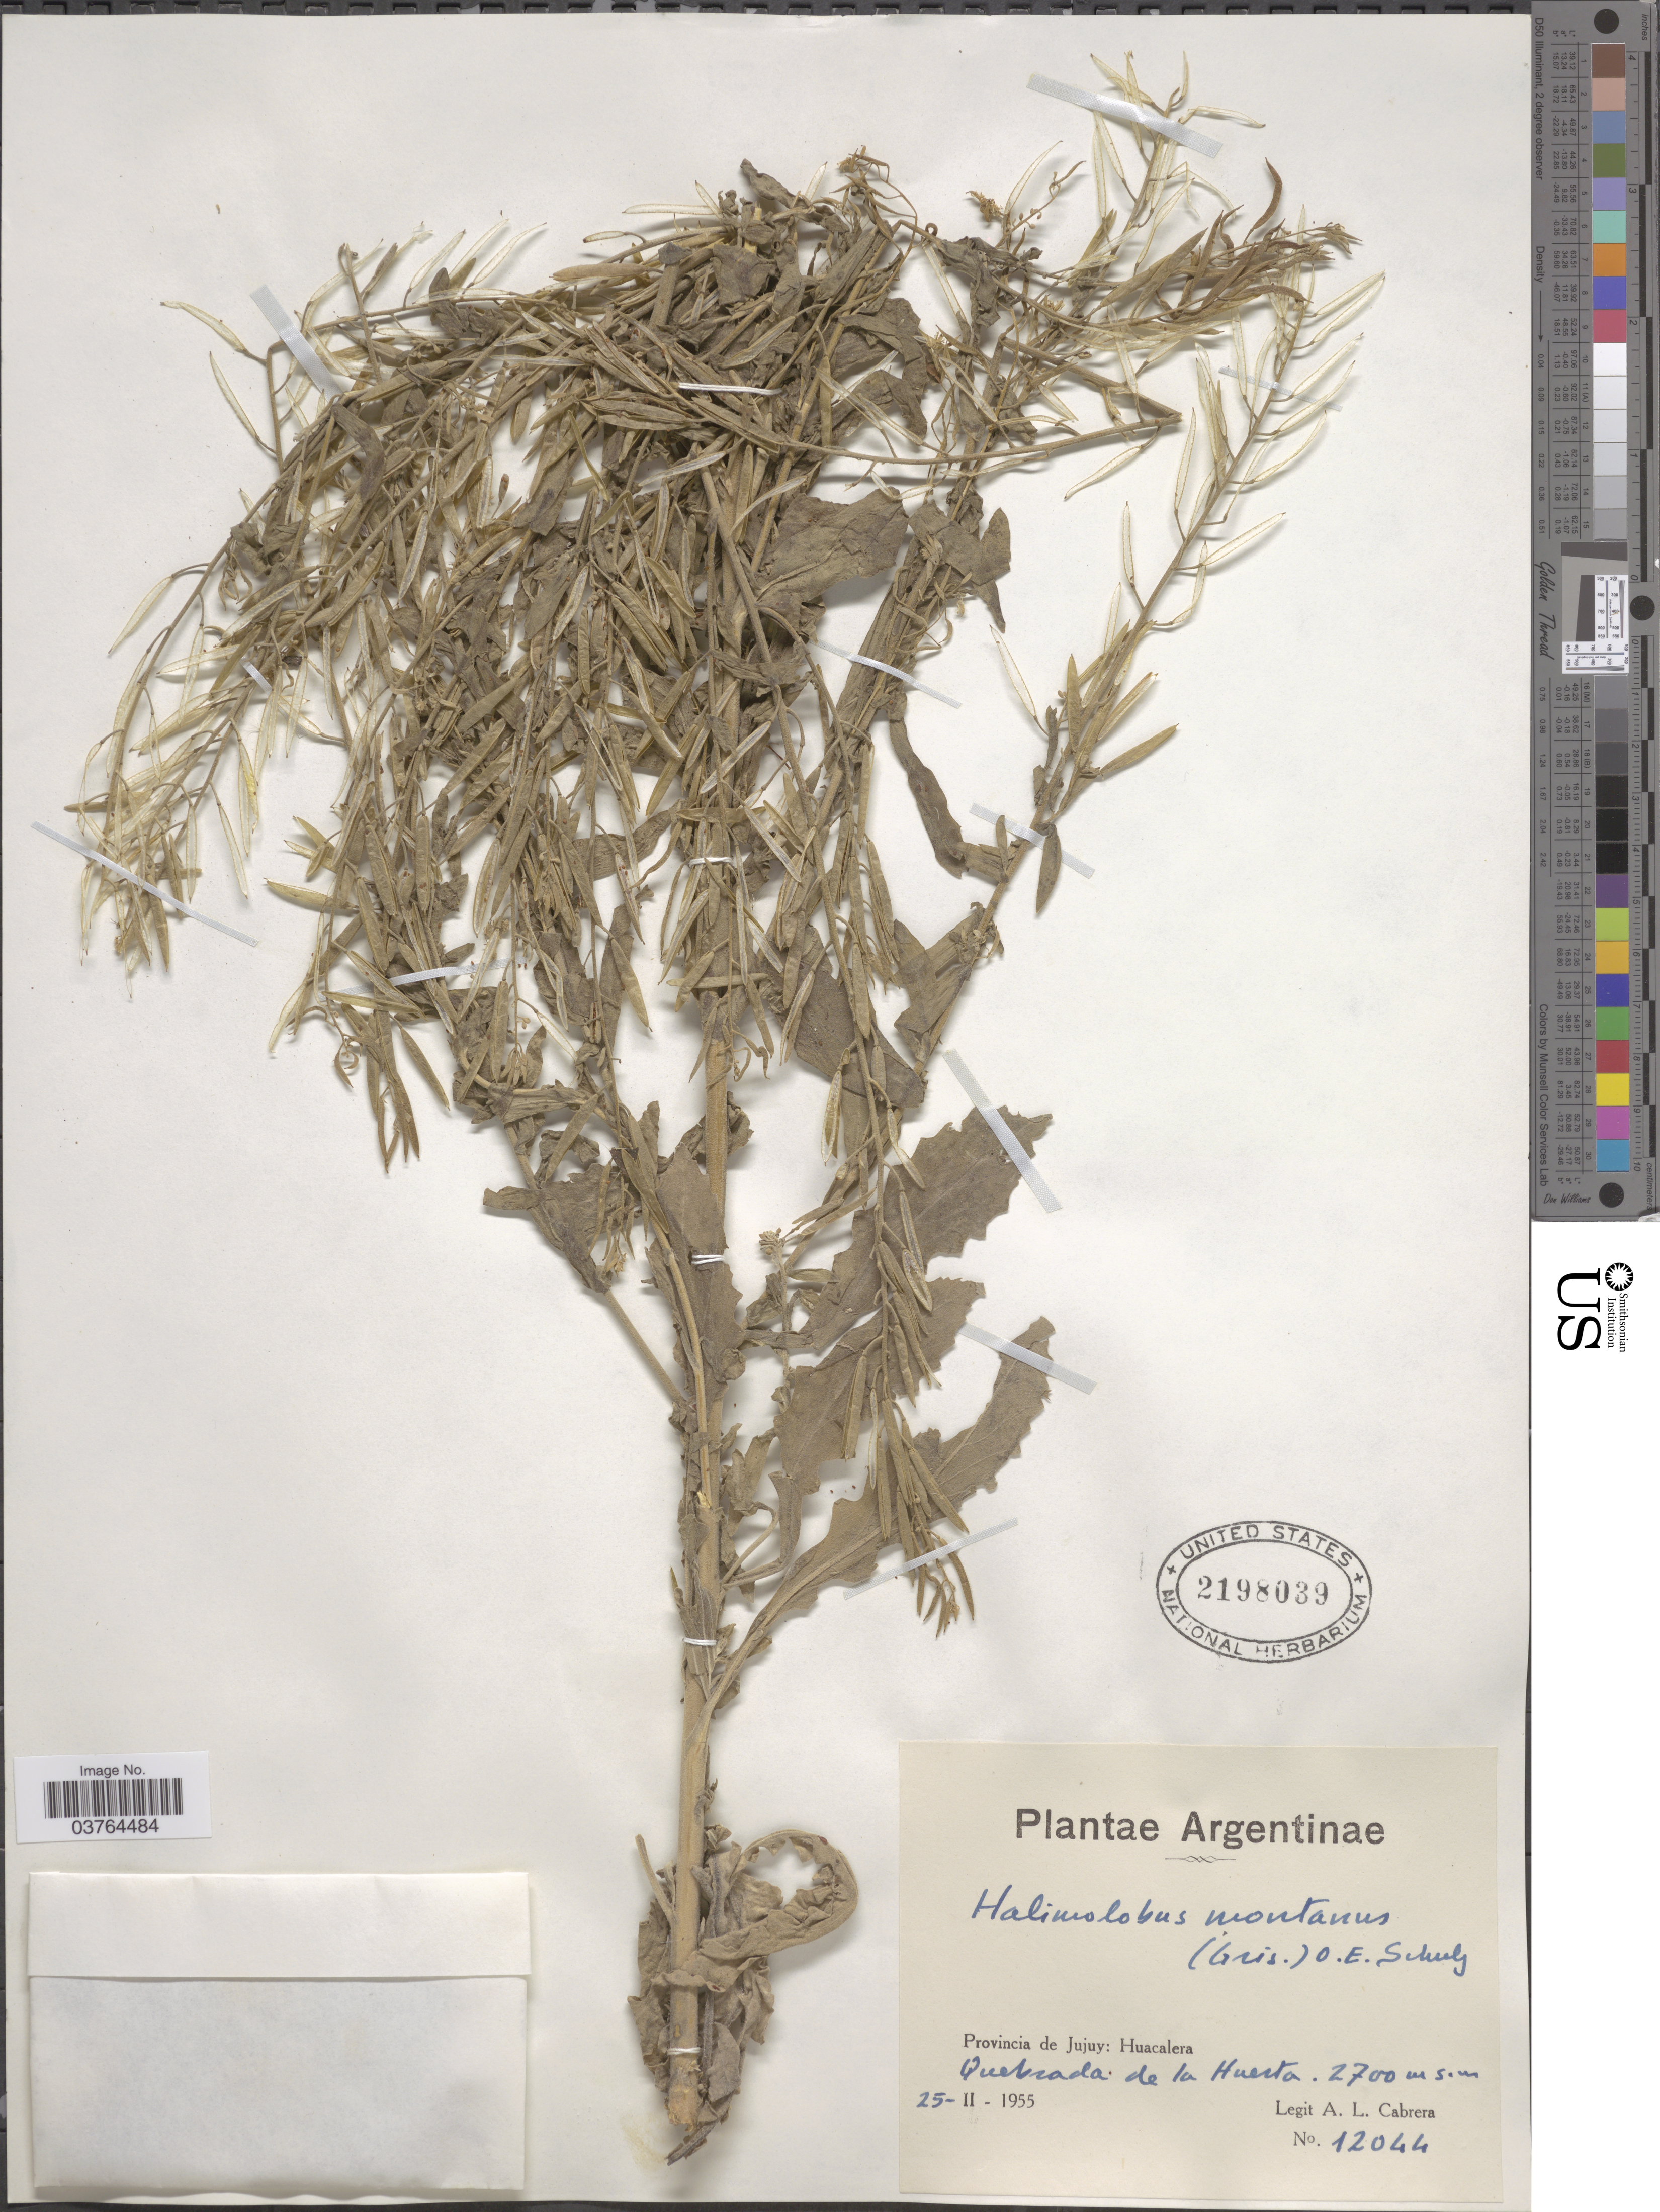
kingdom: Plantae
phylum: Tracheophyta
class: Magnoliopsida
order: Brassicales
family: Brassicaceae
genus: Exhalimolobos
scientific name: Exhalimolobos weddellii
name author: Al-Shehbaz & C.D. Bailey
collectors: A. L. Cabrera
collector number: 12044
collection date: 1955-02-12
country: Argentina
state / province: Jujuy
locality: Huacalera. Quebrada de la Huerta.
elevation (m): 2700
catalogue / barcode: US 2198039